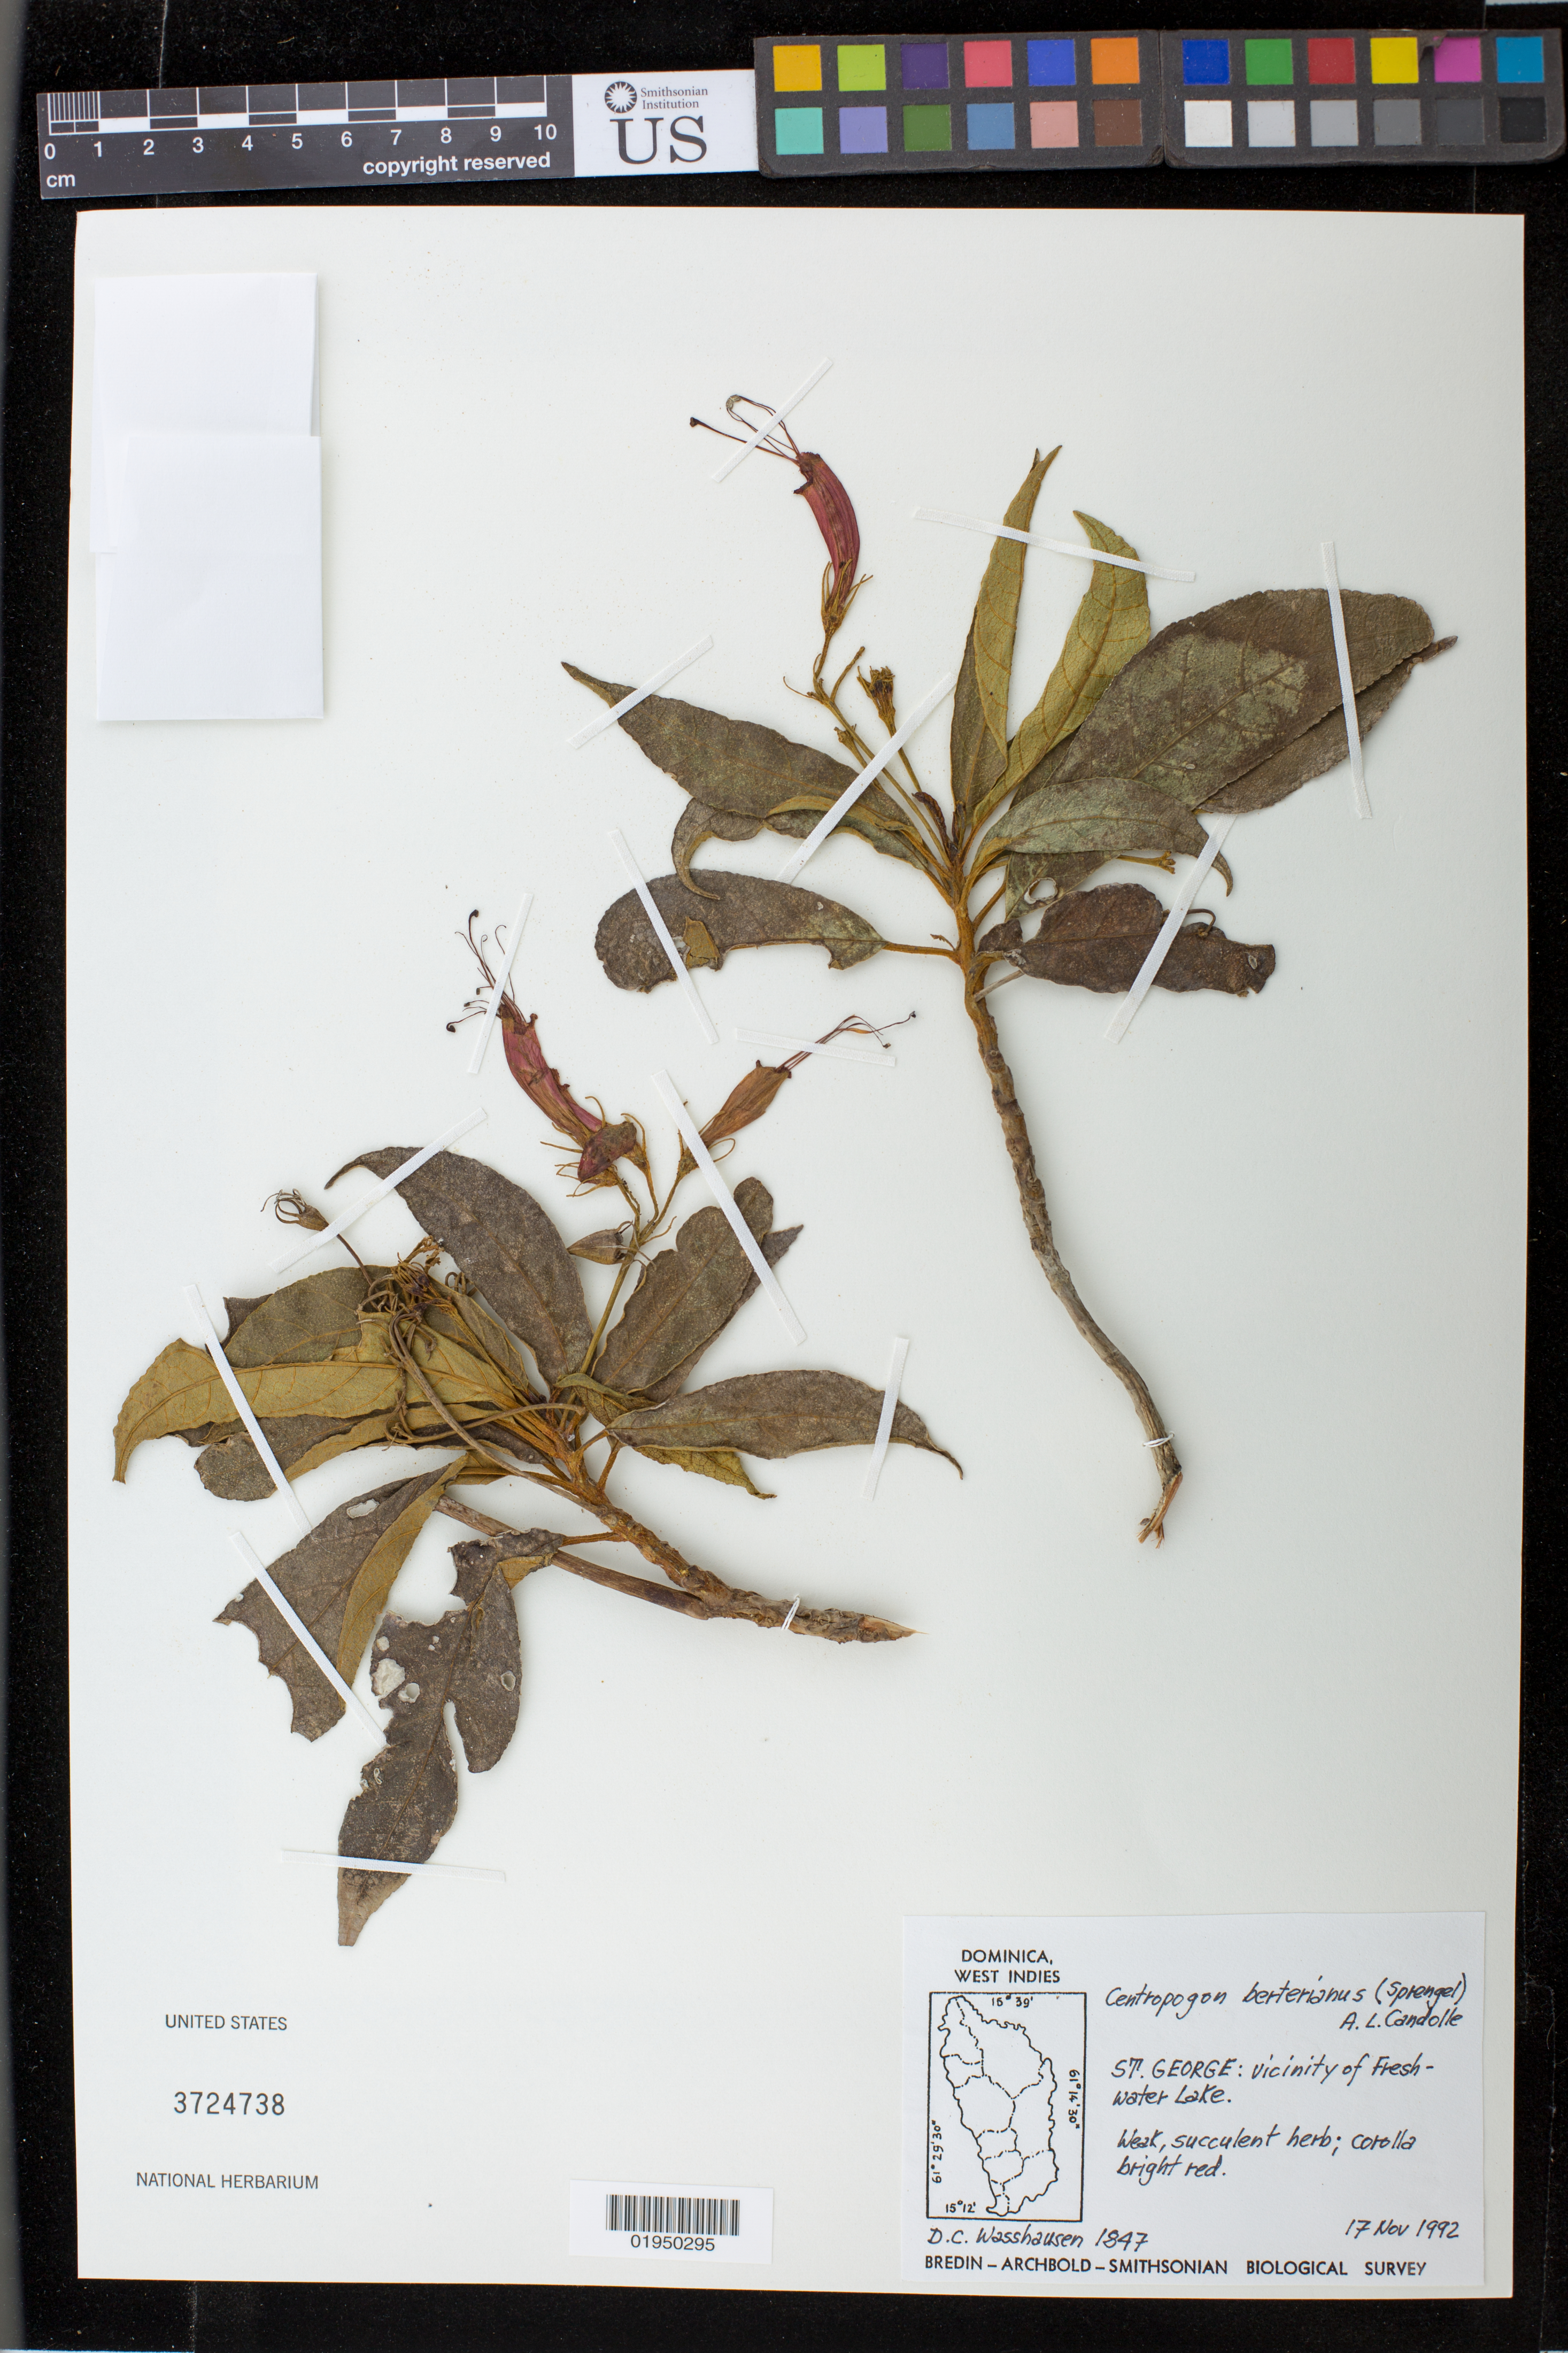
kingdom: Plantae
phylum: Tracheophyta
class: Magnoliopsida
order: Lamiales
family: Gesneriaceae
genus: Gesneria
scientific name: Gesneria ventricosa subsp. ventricosa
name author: Sw.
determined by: Strong, Mark T., (BOT), Smithsonian Institution - National Museum of Natural History (UNITED STATES)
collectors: D. C. Wasshausen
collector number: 1847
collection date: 1992-11-17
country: Dominica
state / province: St. George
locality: vicinity of Freshwater Lake.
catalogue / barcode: US 3724738